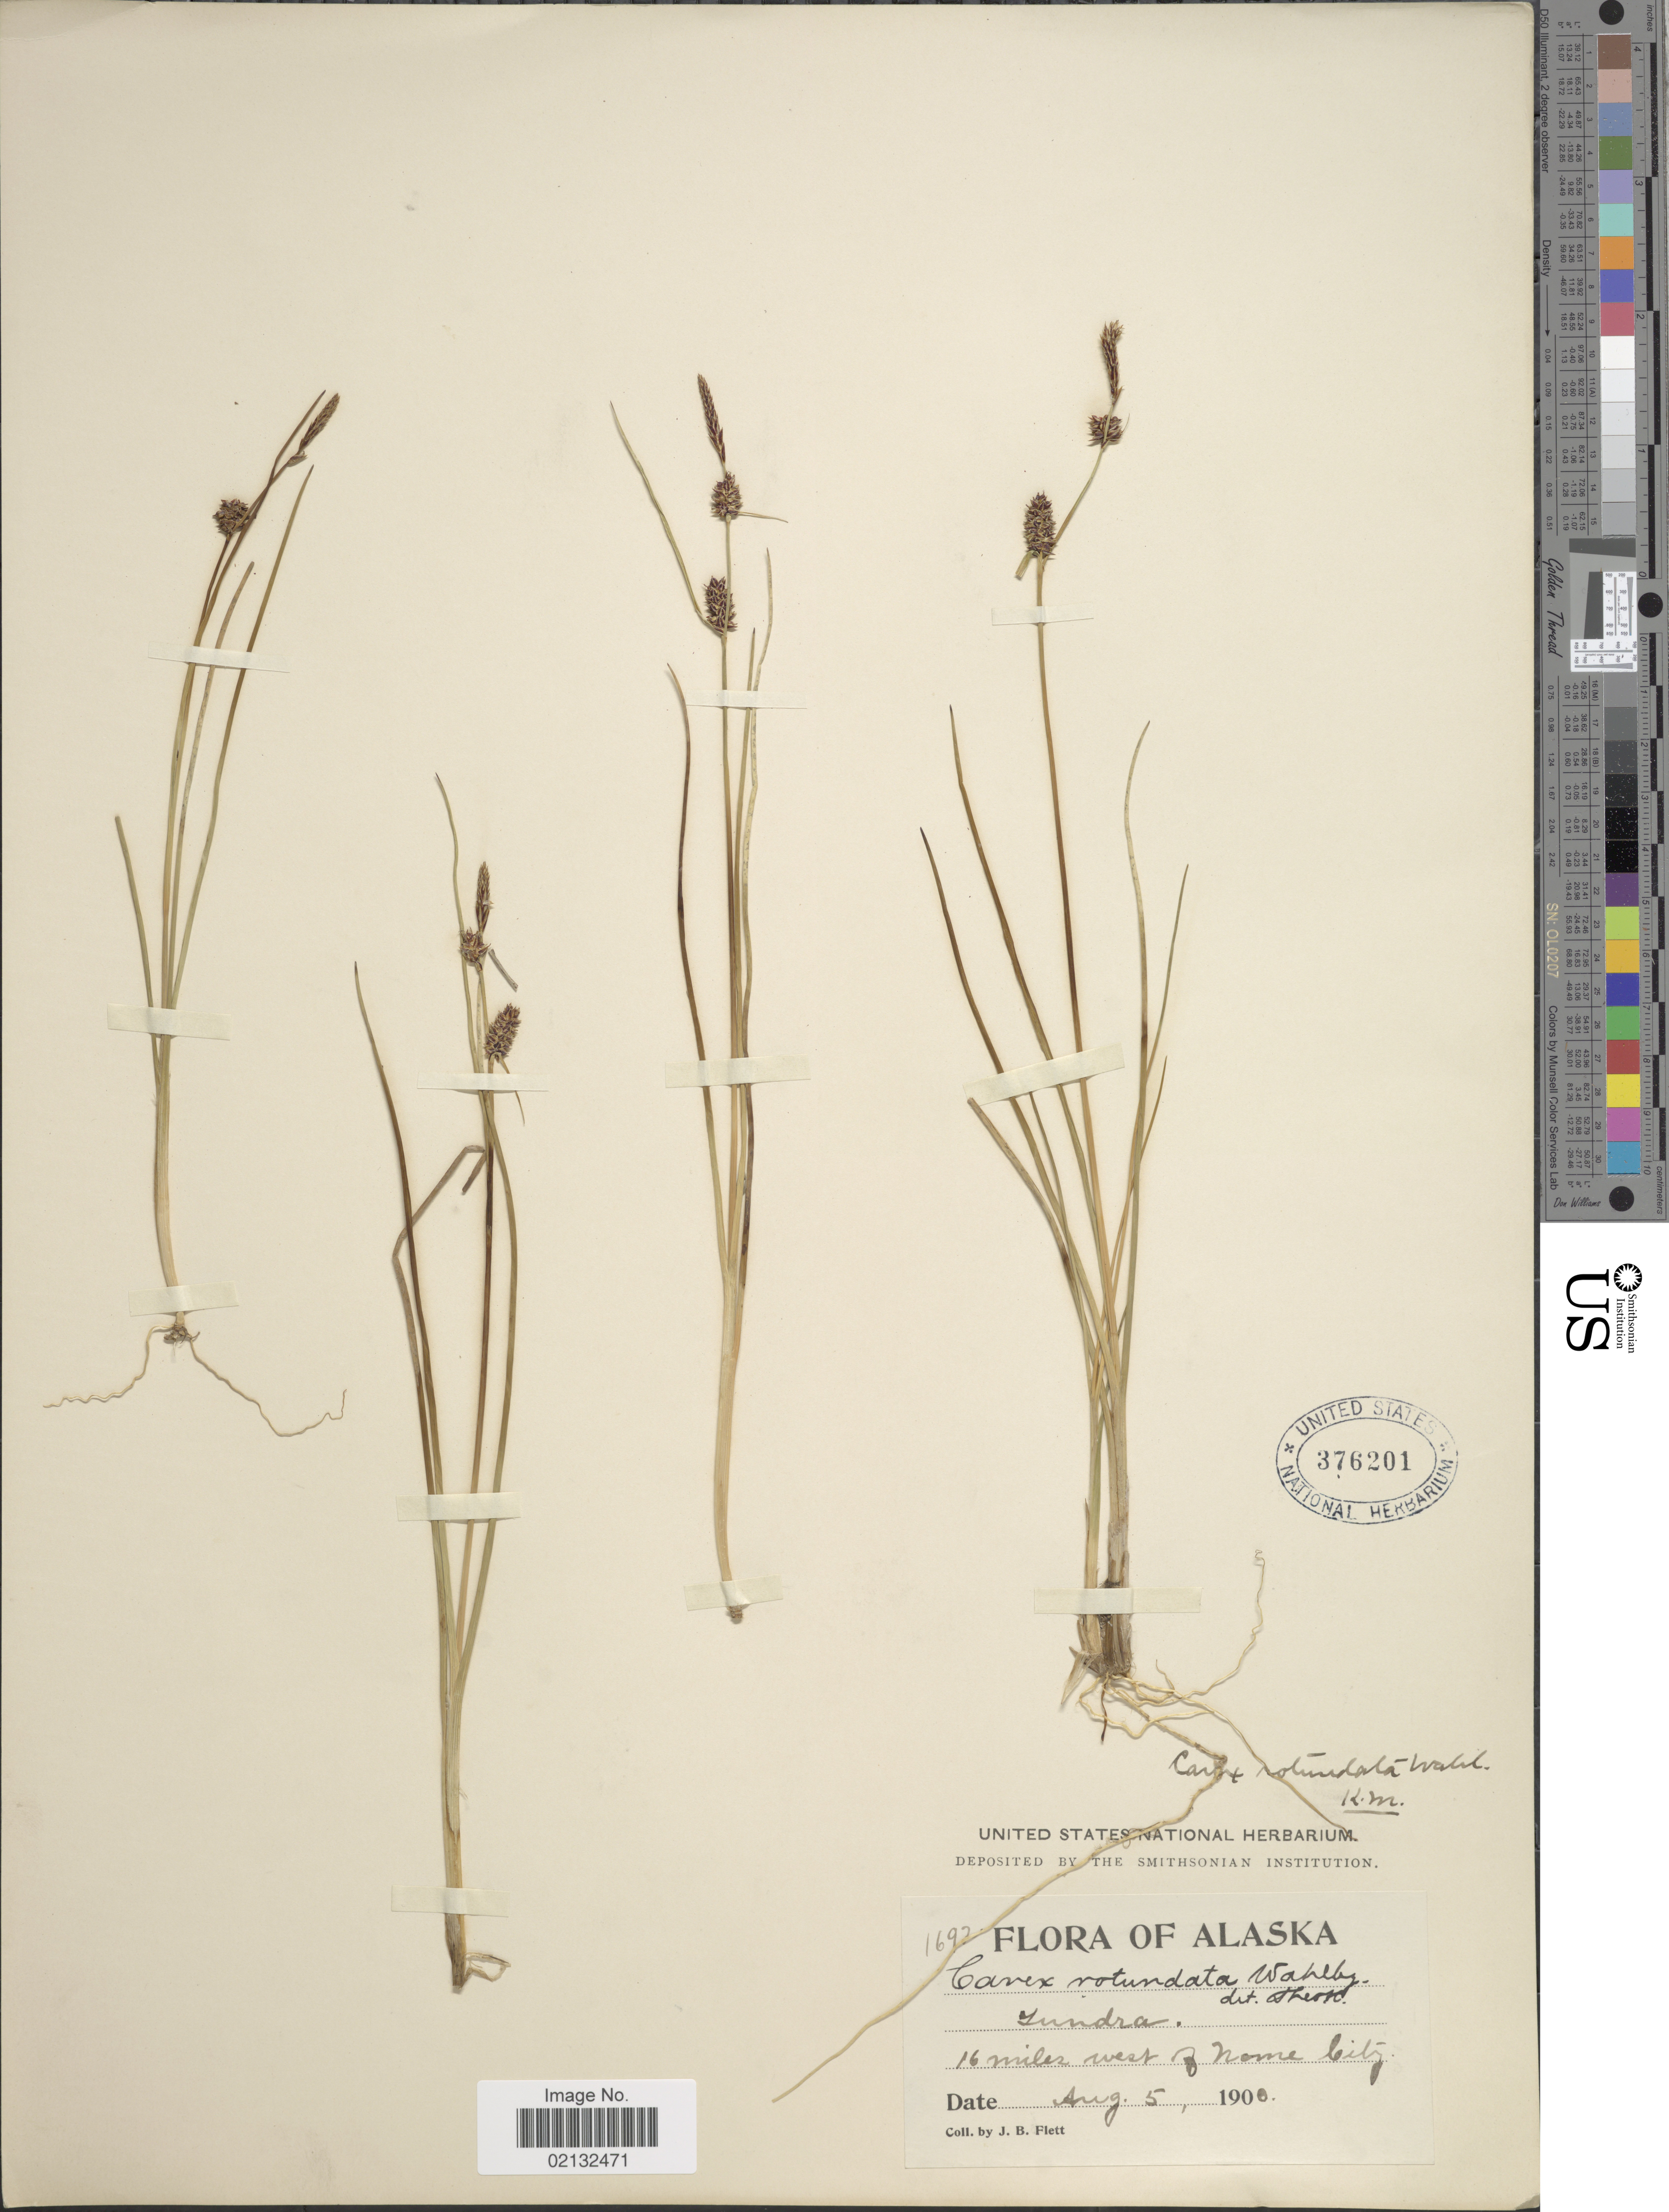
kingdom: Plantae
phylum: Tracheophyta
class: Liliopsida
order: Poales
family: Cyperaceae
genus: Carex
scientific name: Carex rotundata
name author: Wahlenb.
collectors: J. Flett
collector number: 1692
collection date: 1900-08-05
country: United States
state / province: Alaska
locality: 16 miles west of Nome City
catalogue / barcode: US 376201